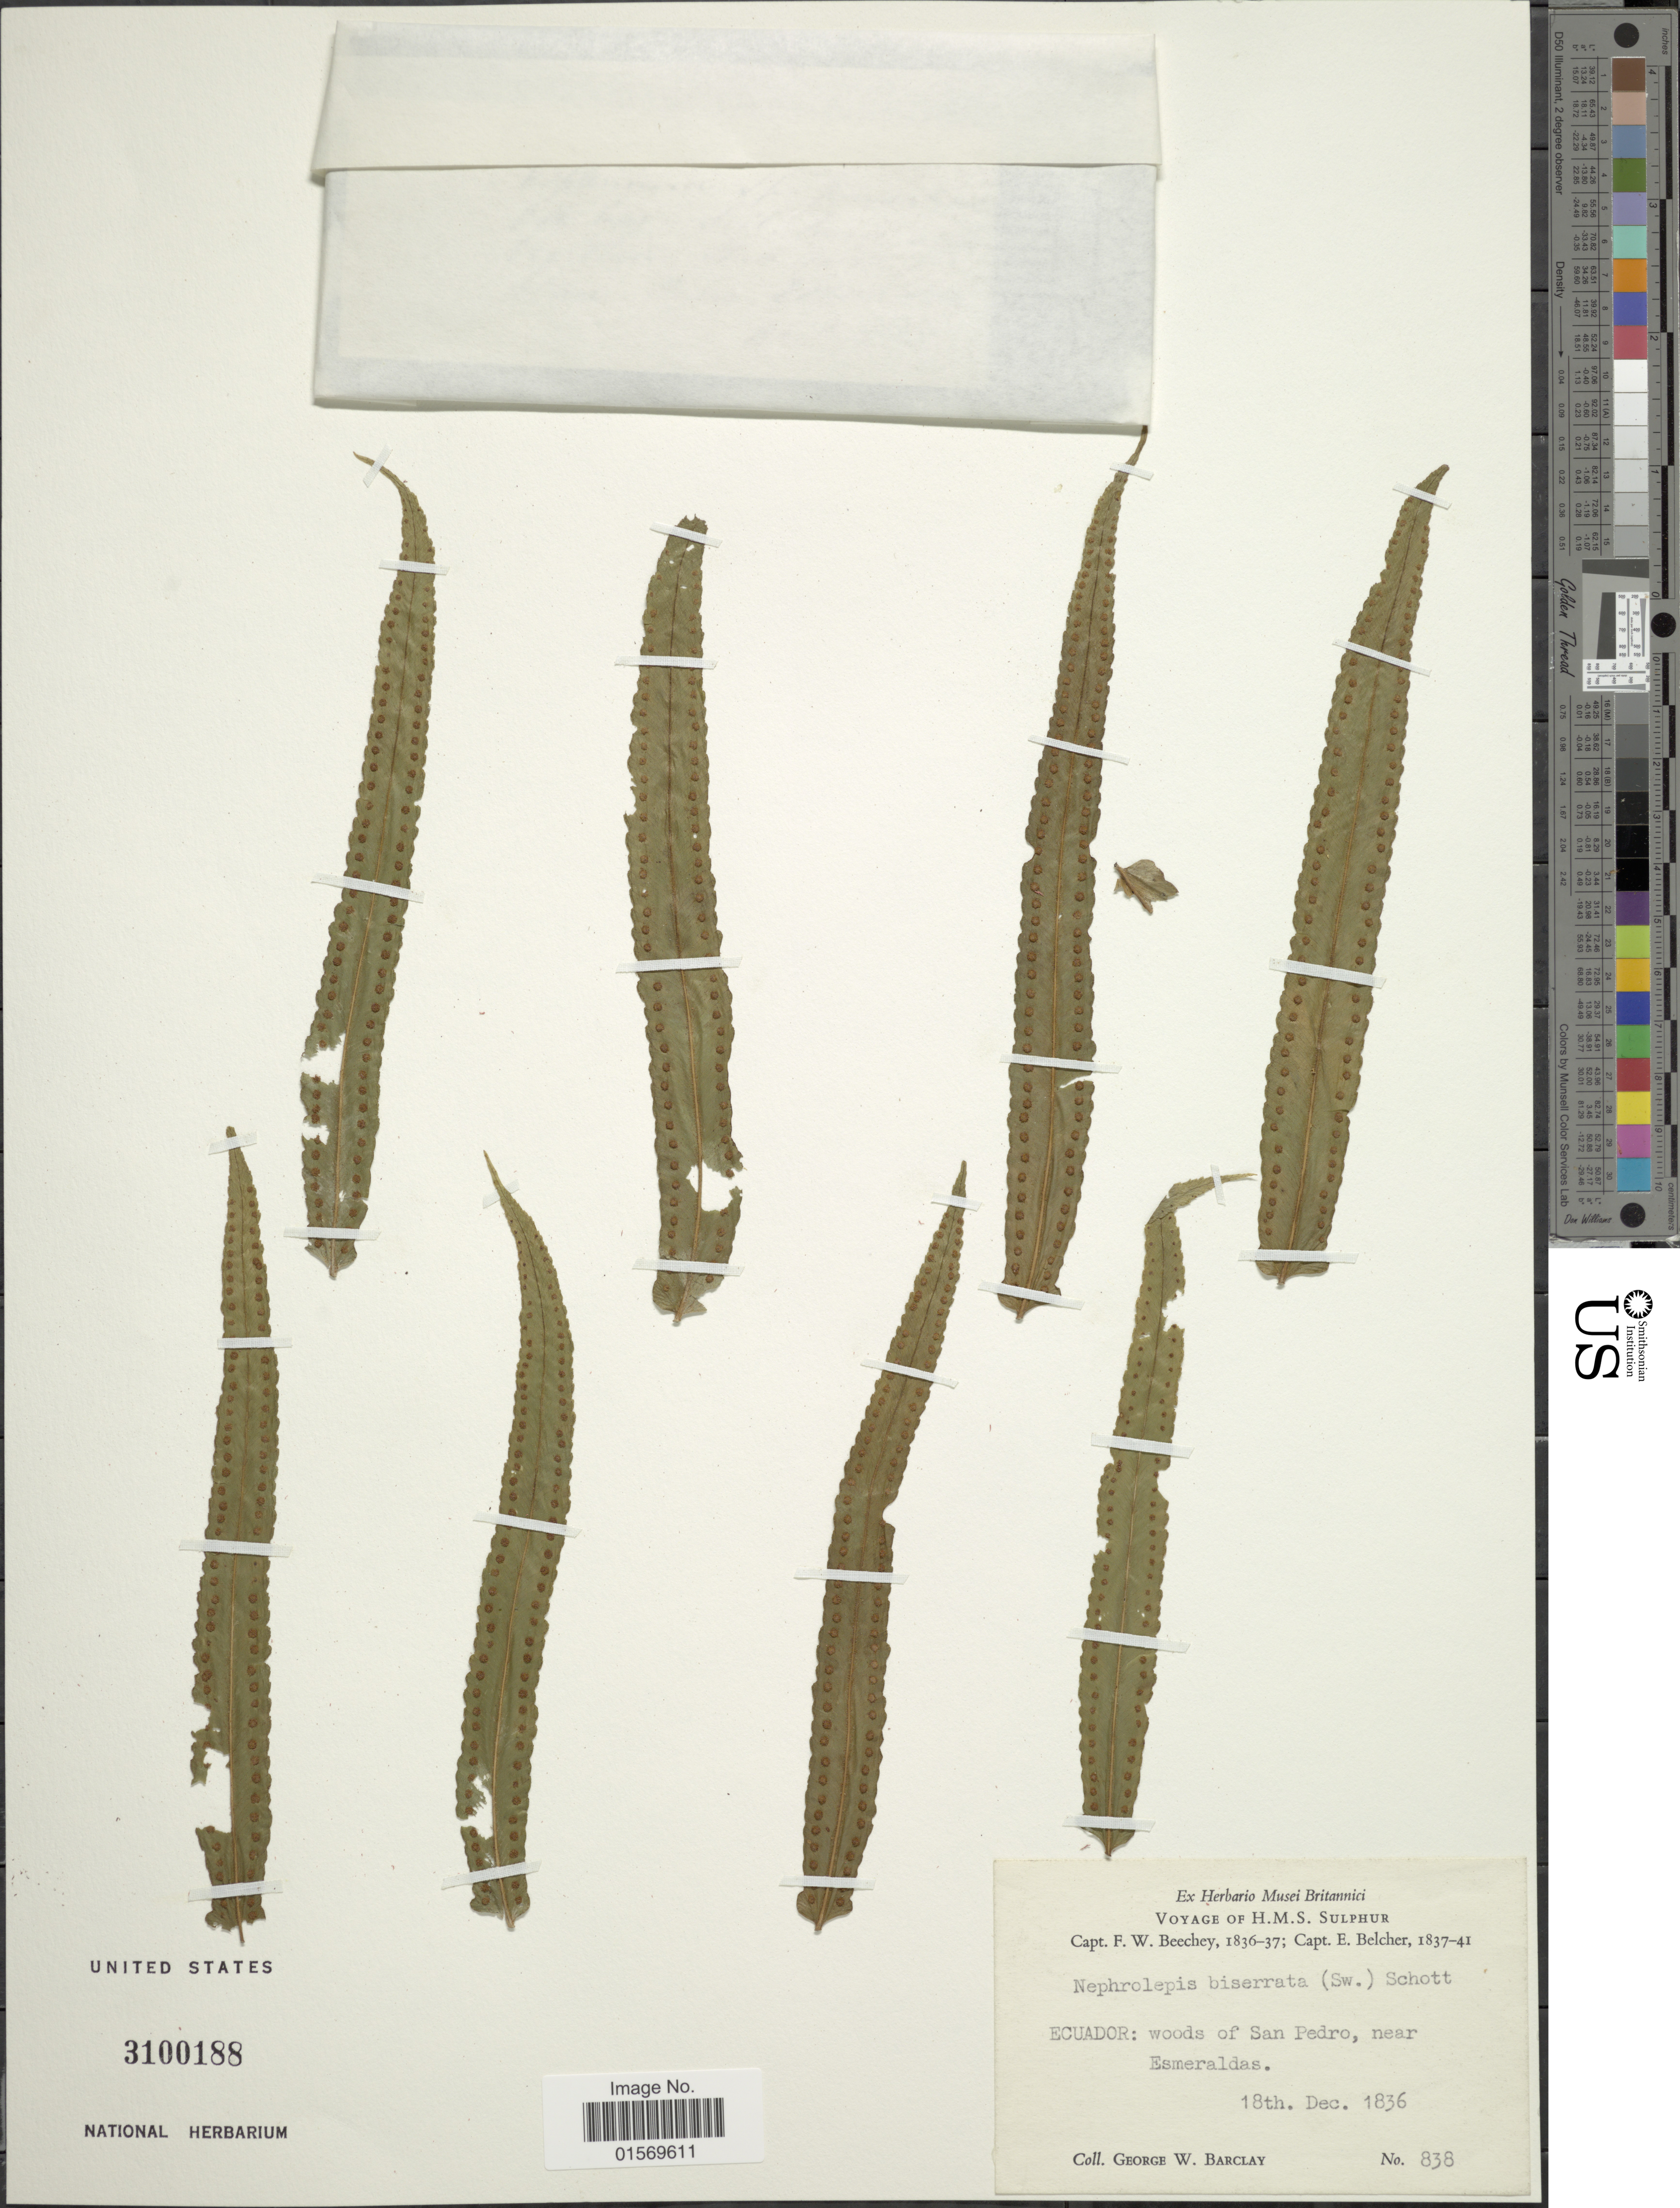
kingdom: Plantae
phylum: Tracheophyta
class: Polypodiopsida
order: Polypodiales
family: Nephrolepidaceae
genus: Nephrolepis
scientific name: Nephrolepis biserrata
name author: (Sw.) Schott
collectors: G. W. Barclay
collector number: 838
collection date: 1836-12-18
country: Ecuador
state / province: Esmeraldas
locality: Woods of San Pedro, near Esmeraldas.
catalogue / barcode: US 3100188